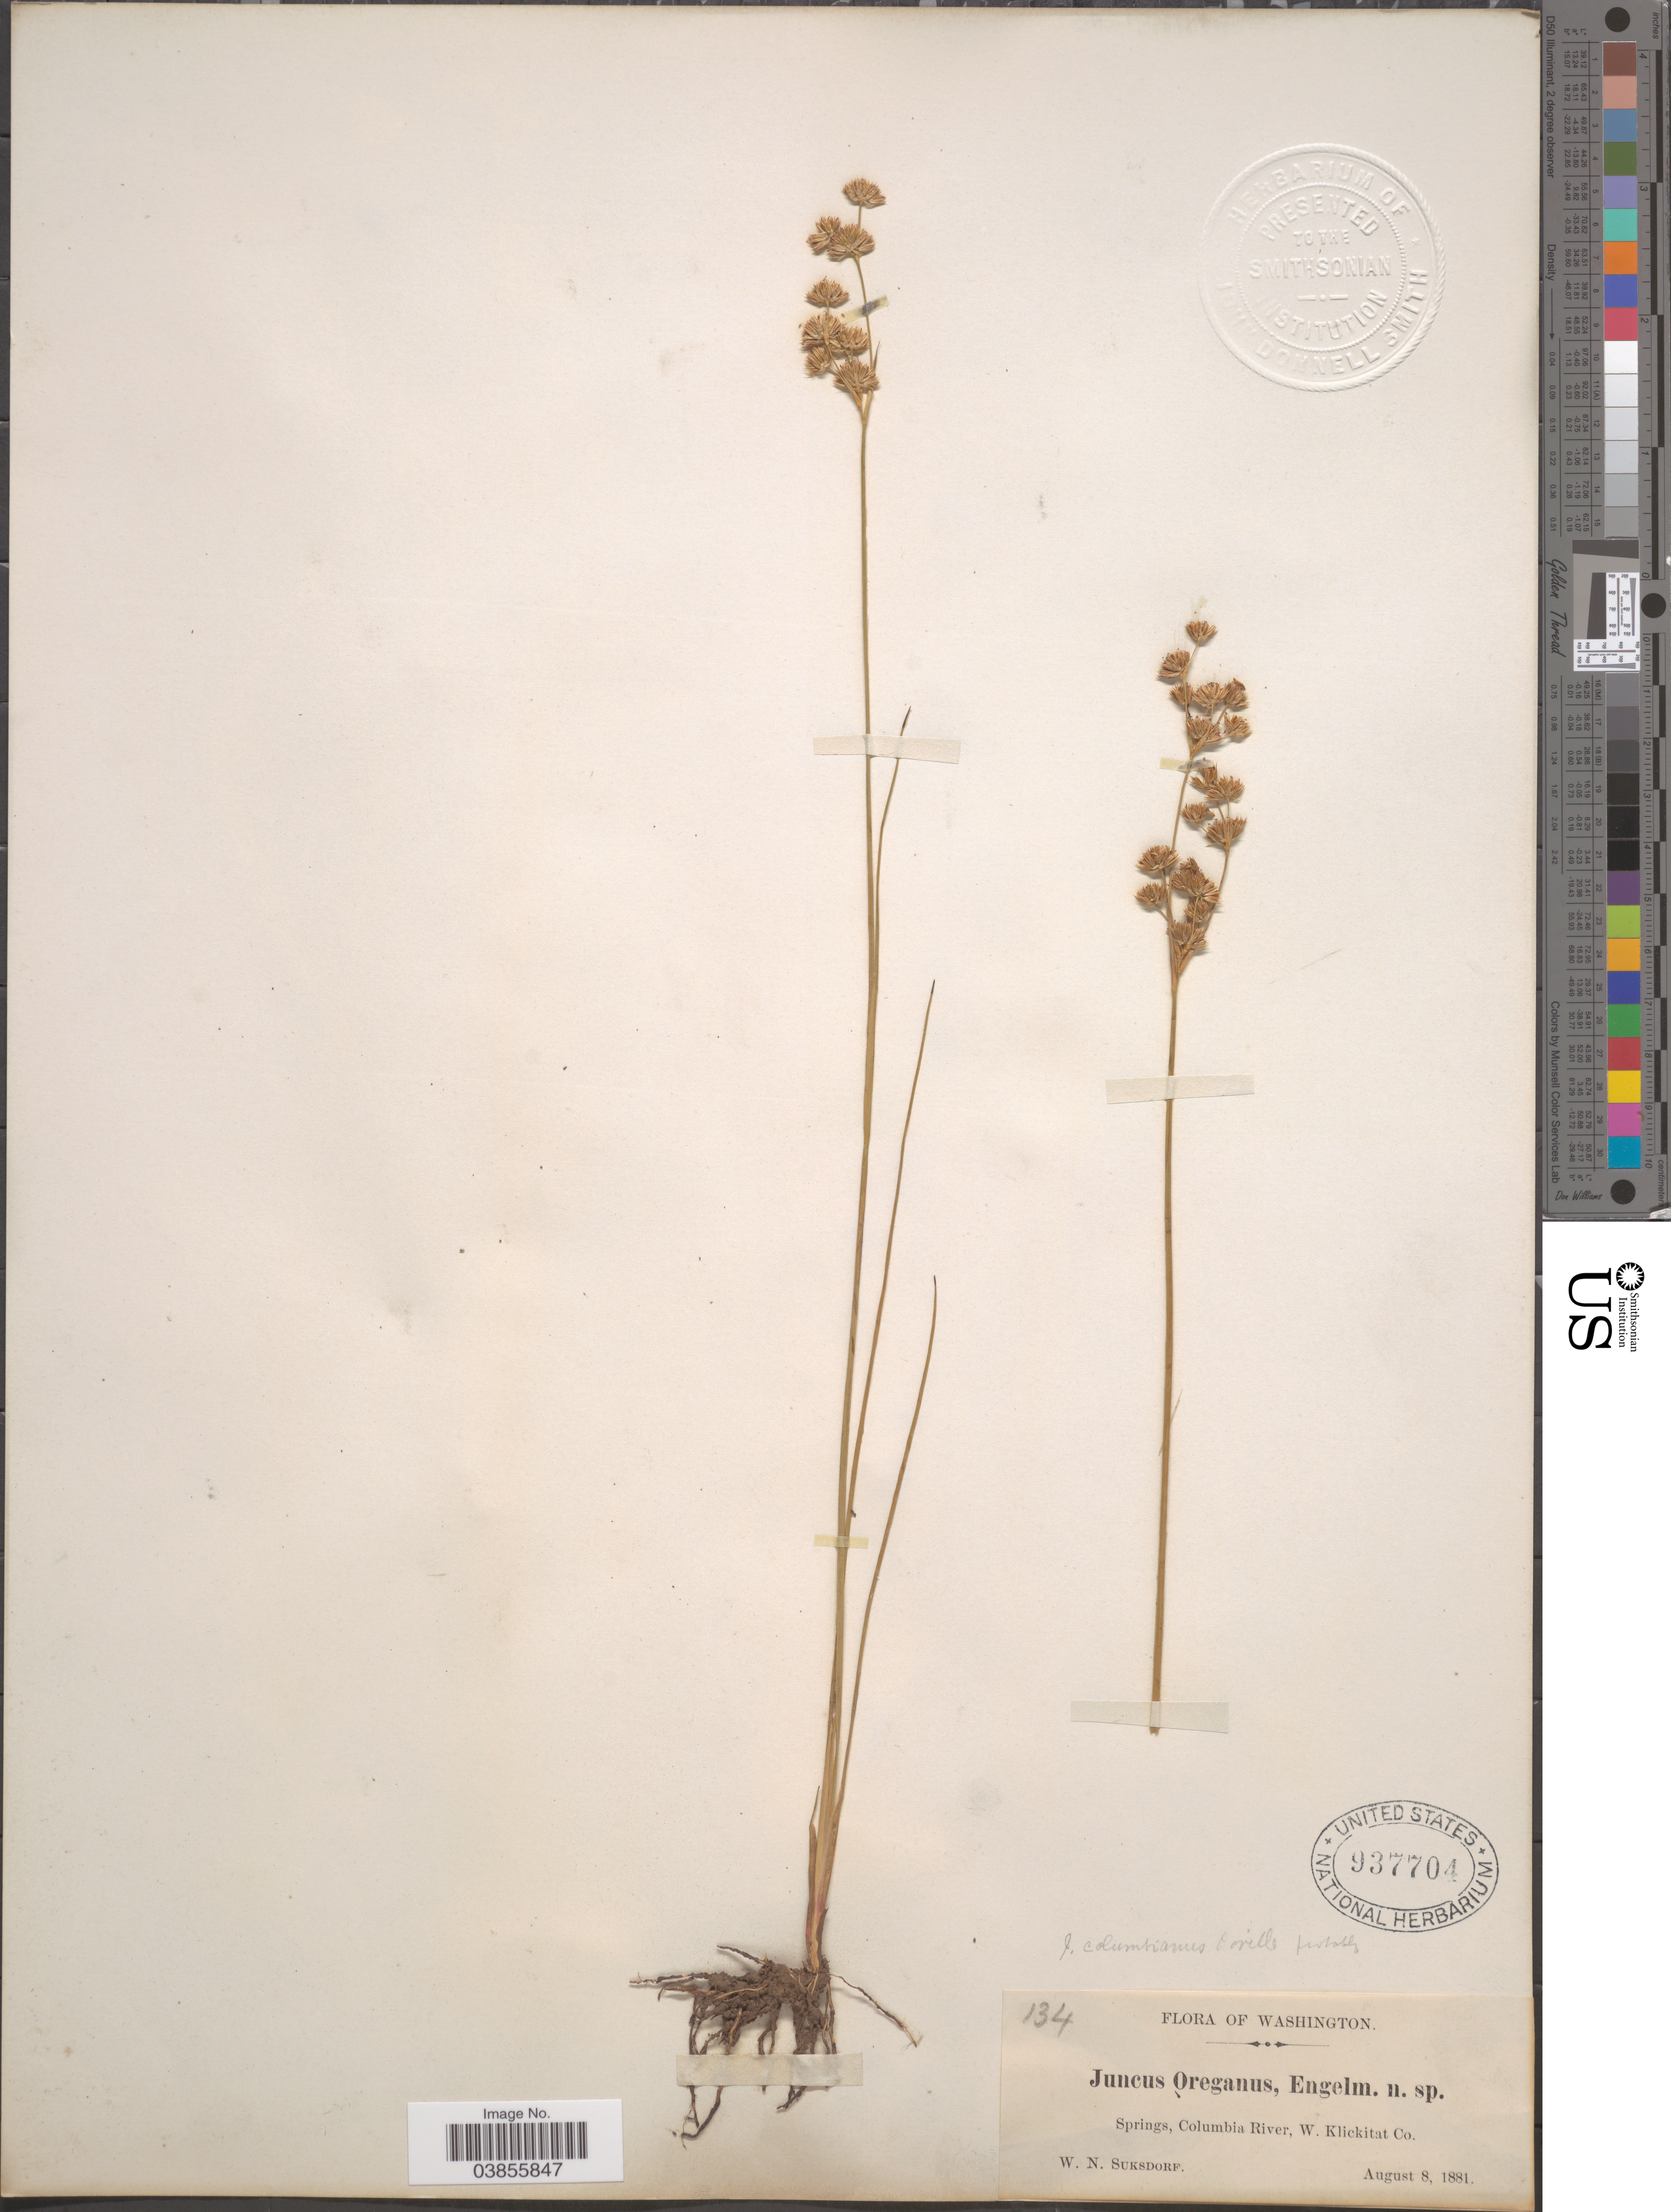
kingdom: Plantae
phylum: Tracheophyta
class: Liliopsida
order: Poales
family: Juncaceae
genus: Juncus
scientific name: Juncus oreganus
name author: S. Watson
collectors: W. N. Suksdorf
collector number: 134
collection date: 1881-08-08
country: United States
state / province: Washington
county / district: Klickitat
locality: Springs, Columbia River, W. Klickitat Co.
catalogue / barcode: US 937704